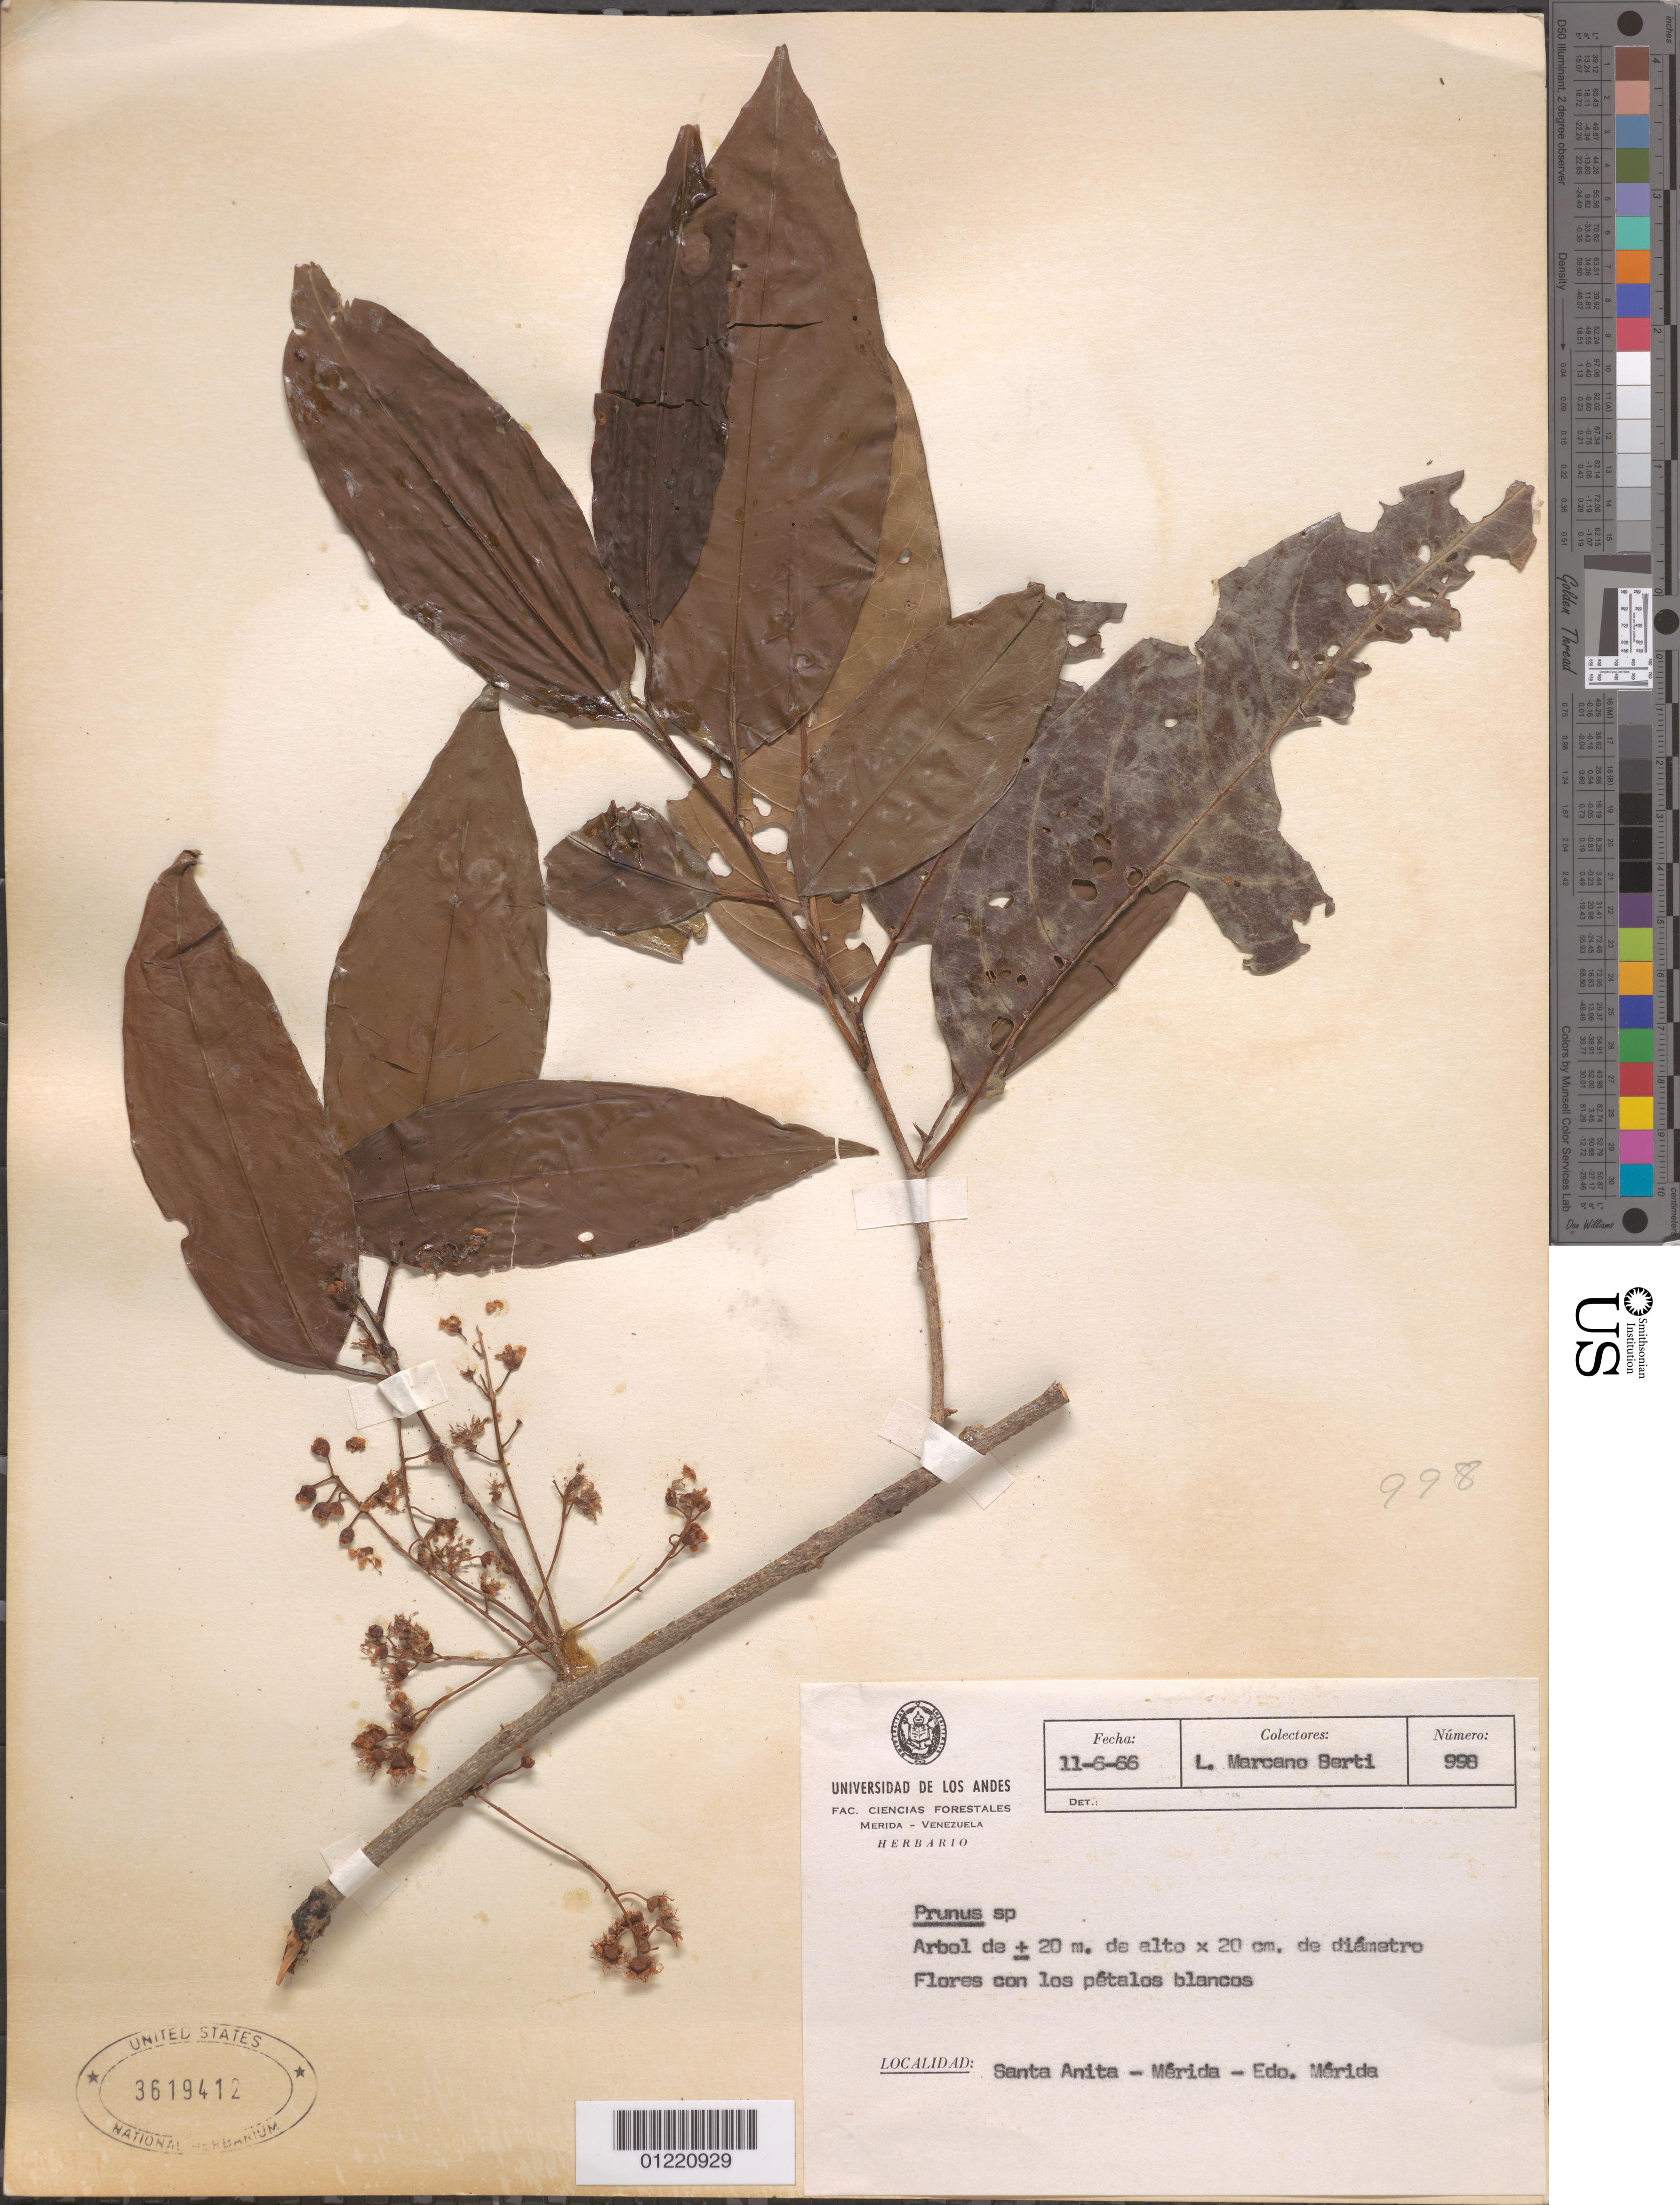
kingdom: Plantae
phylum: Tracheophyta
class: Magnoliopsida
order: Rosales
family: Rosaceae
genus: Prunus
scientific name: Prunus sp.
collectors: L. Marcano-Berti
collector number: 998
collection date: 1966-06-11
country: Venezuela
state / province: Mérida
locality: Santa Anita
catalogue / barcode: US 3619412